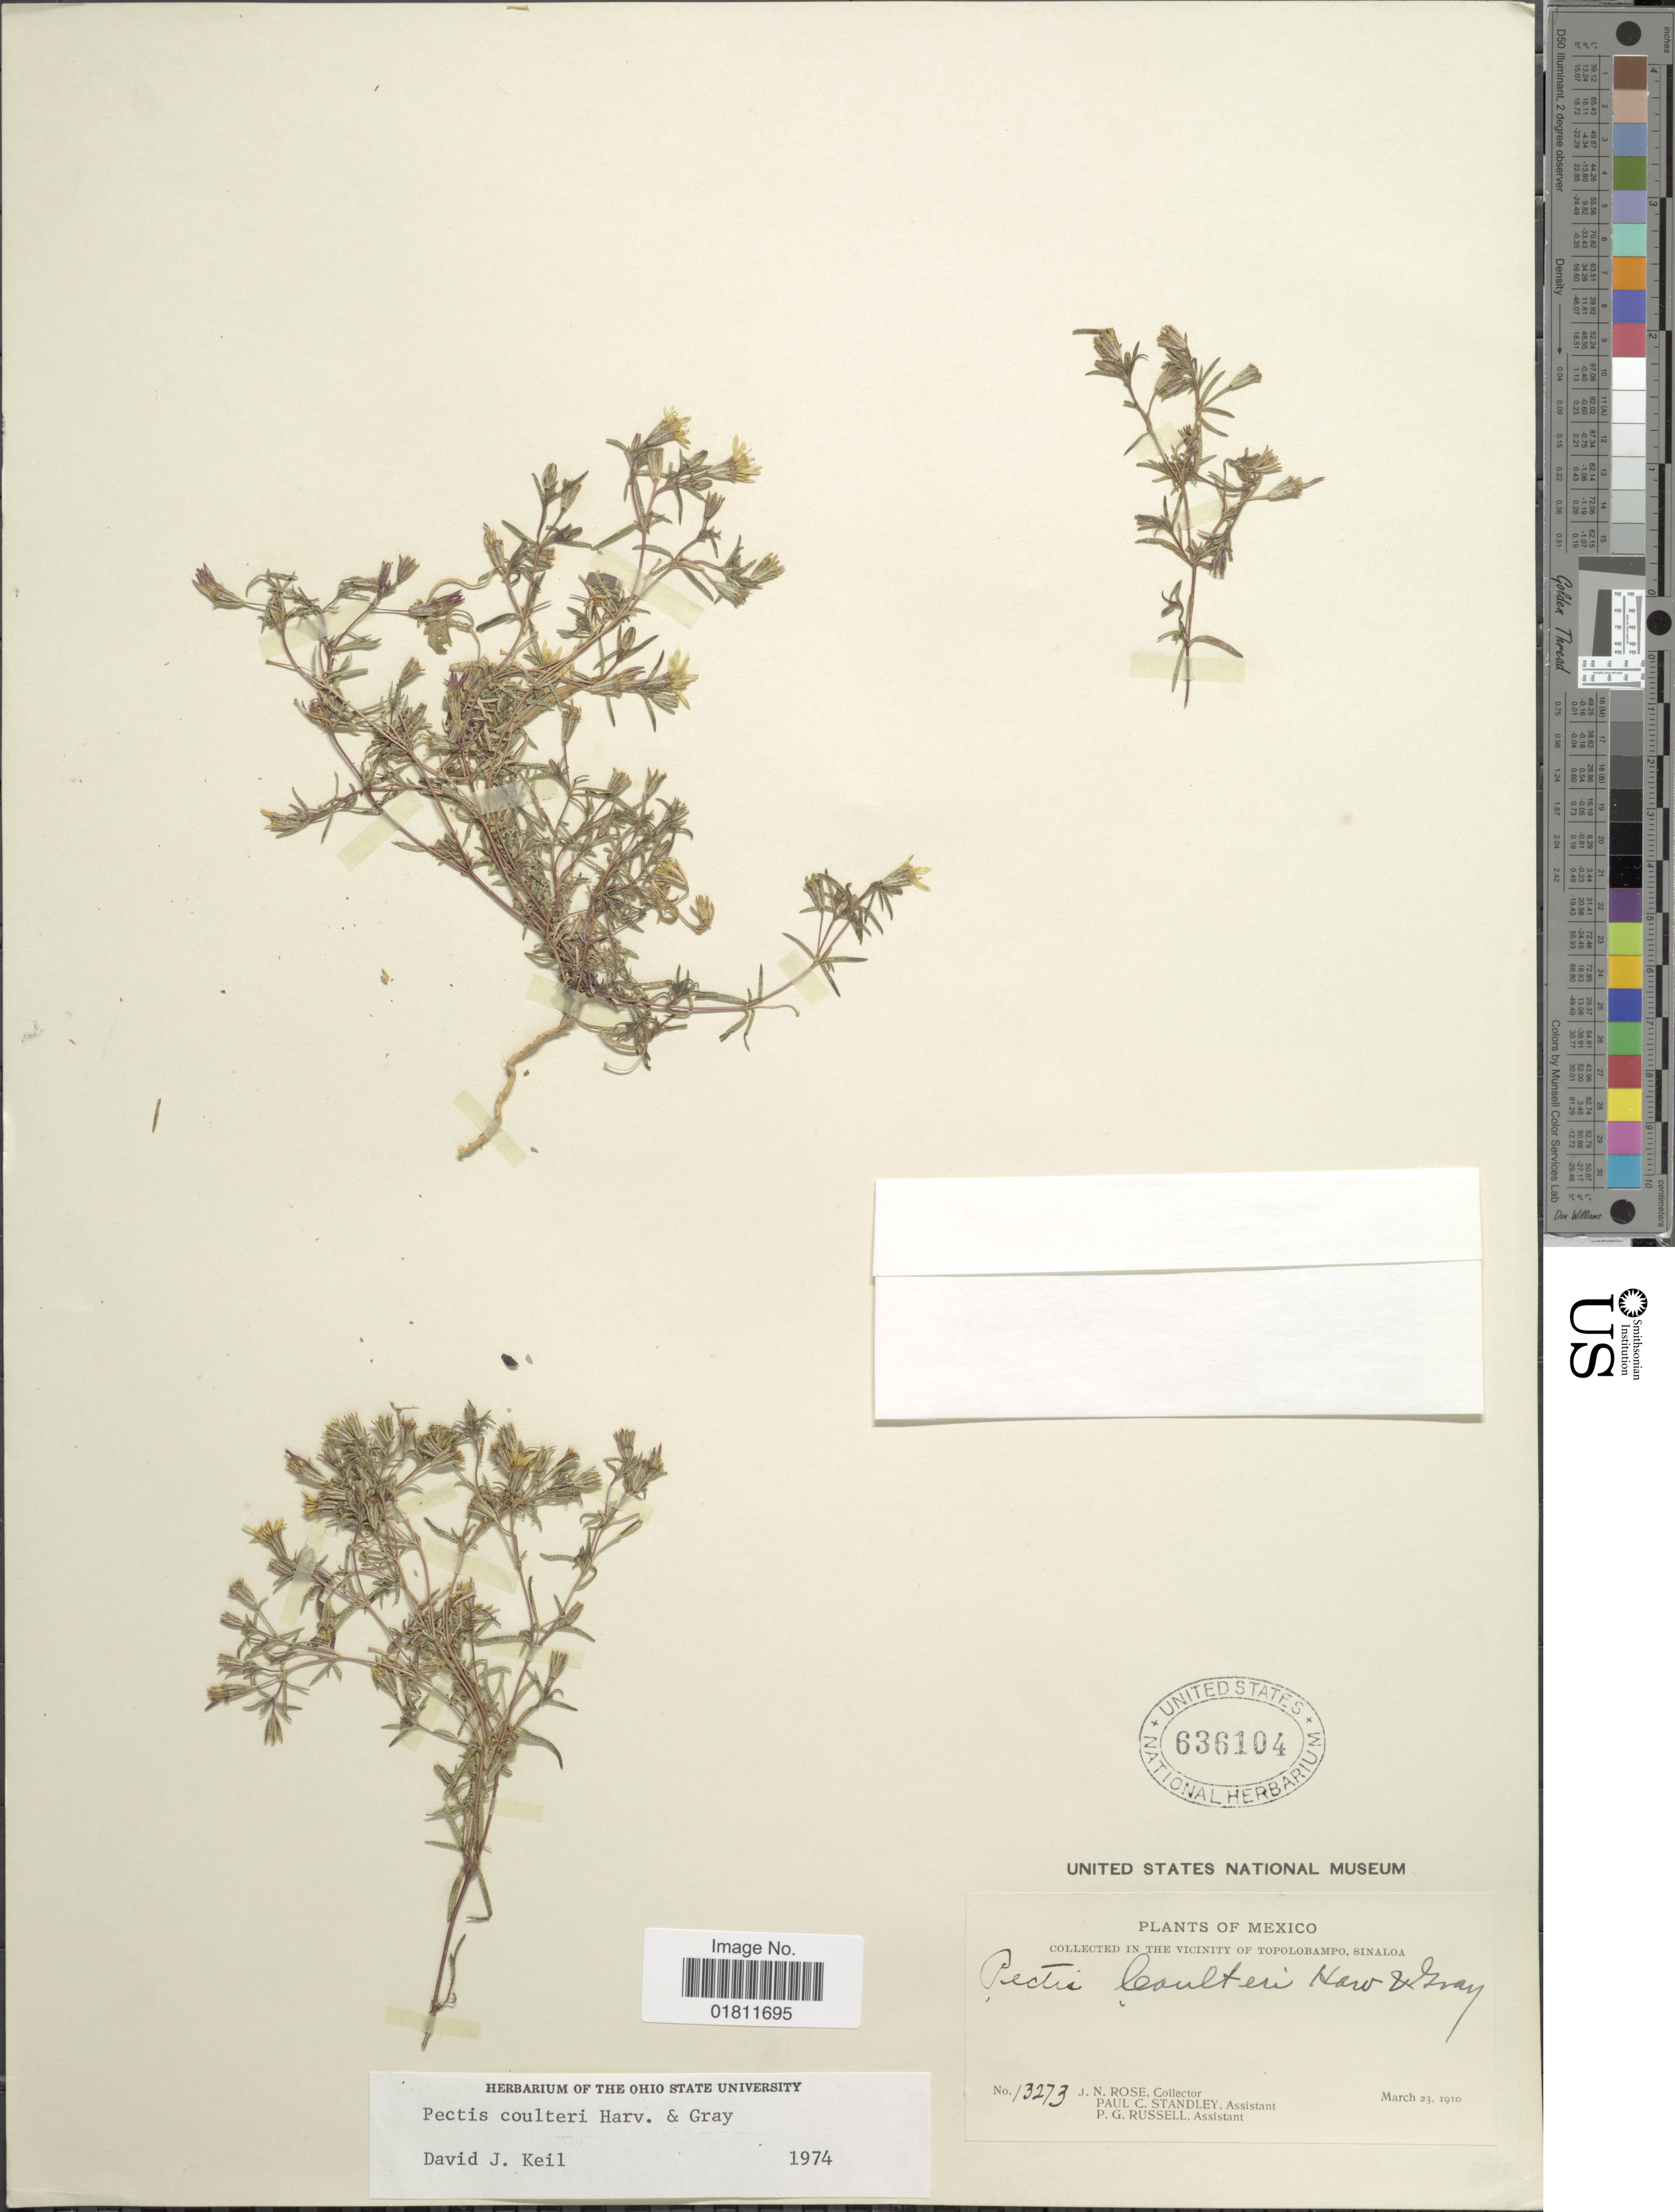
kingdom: Plantae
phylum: Tracheophyta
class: Magnoliopsida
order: Asterales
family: Asteraceae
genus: Pectis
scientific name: Pectis coulteri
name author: Harv. & A. Gray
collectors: J. N. Rose, P. C. Standley & P. G. Russell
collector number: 13273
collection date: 1910-03-23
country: Mexico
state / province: Sinaloa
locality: Mexico. In the Vicinity of Topolobampo, Sinaloa.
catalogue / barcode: US 636104